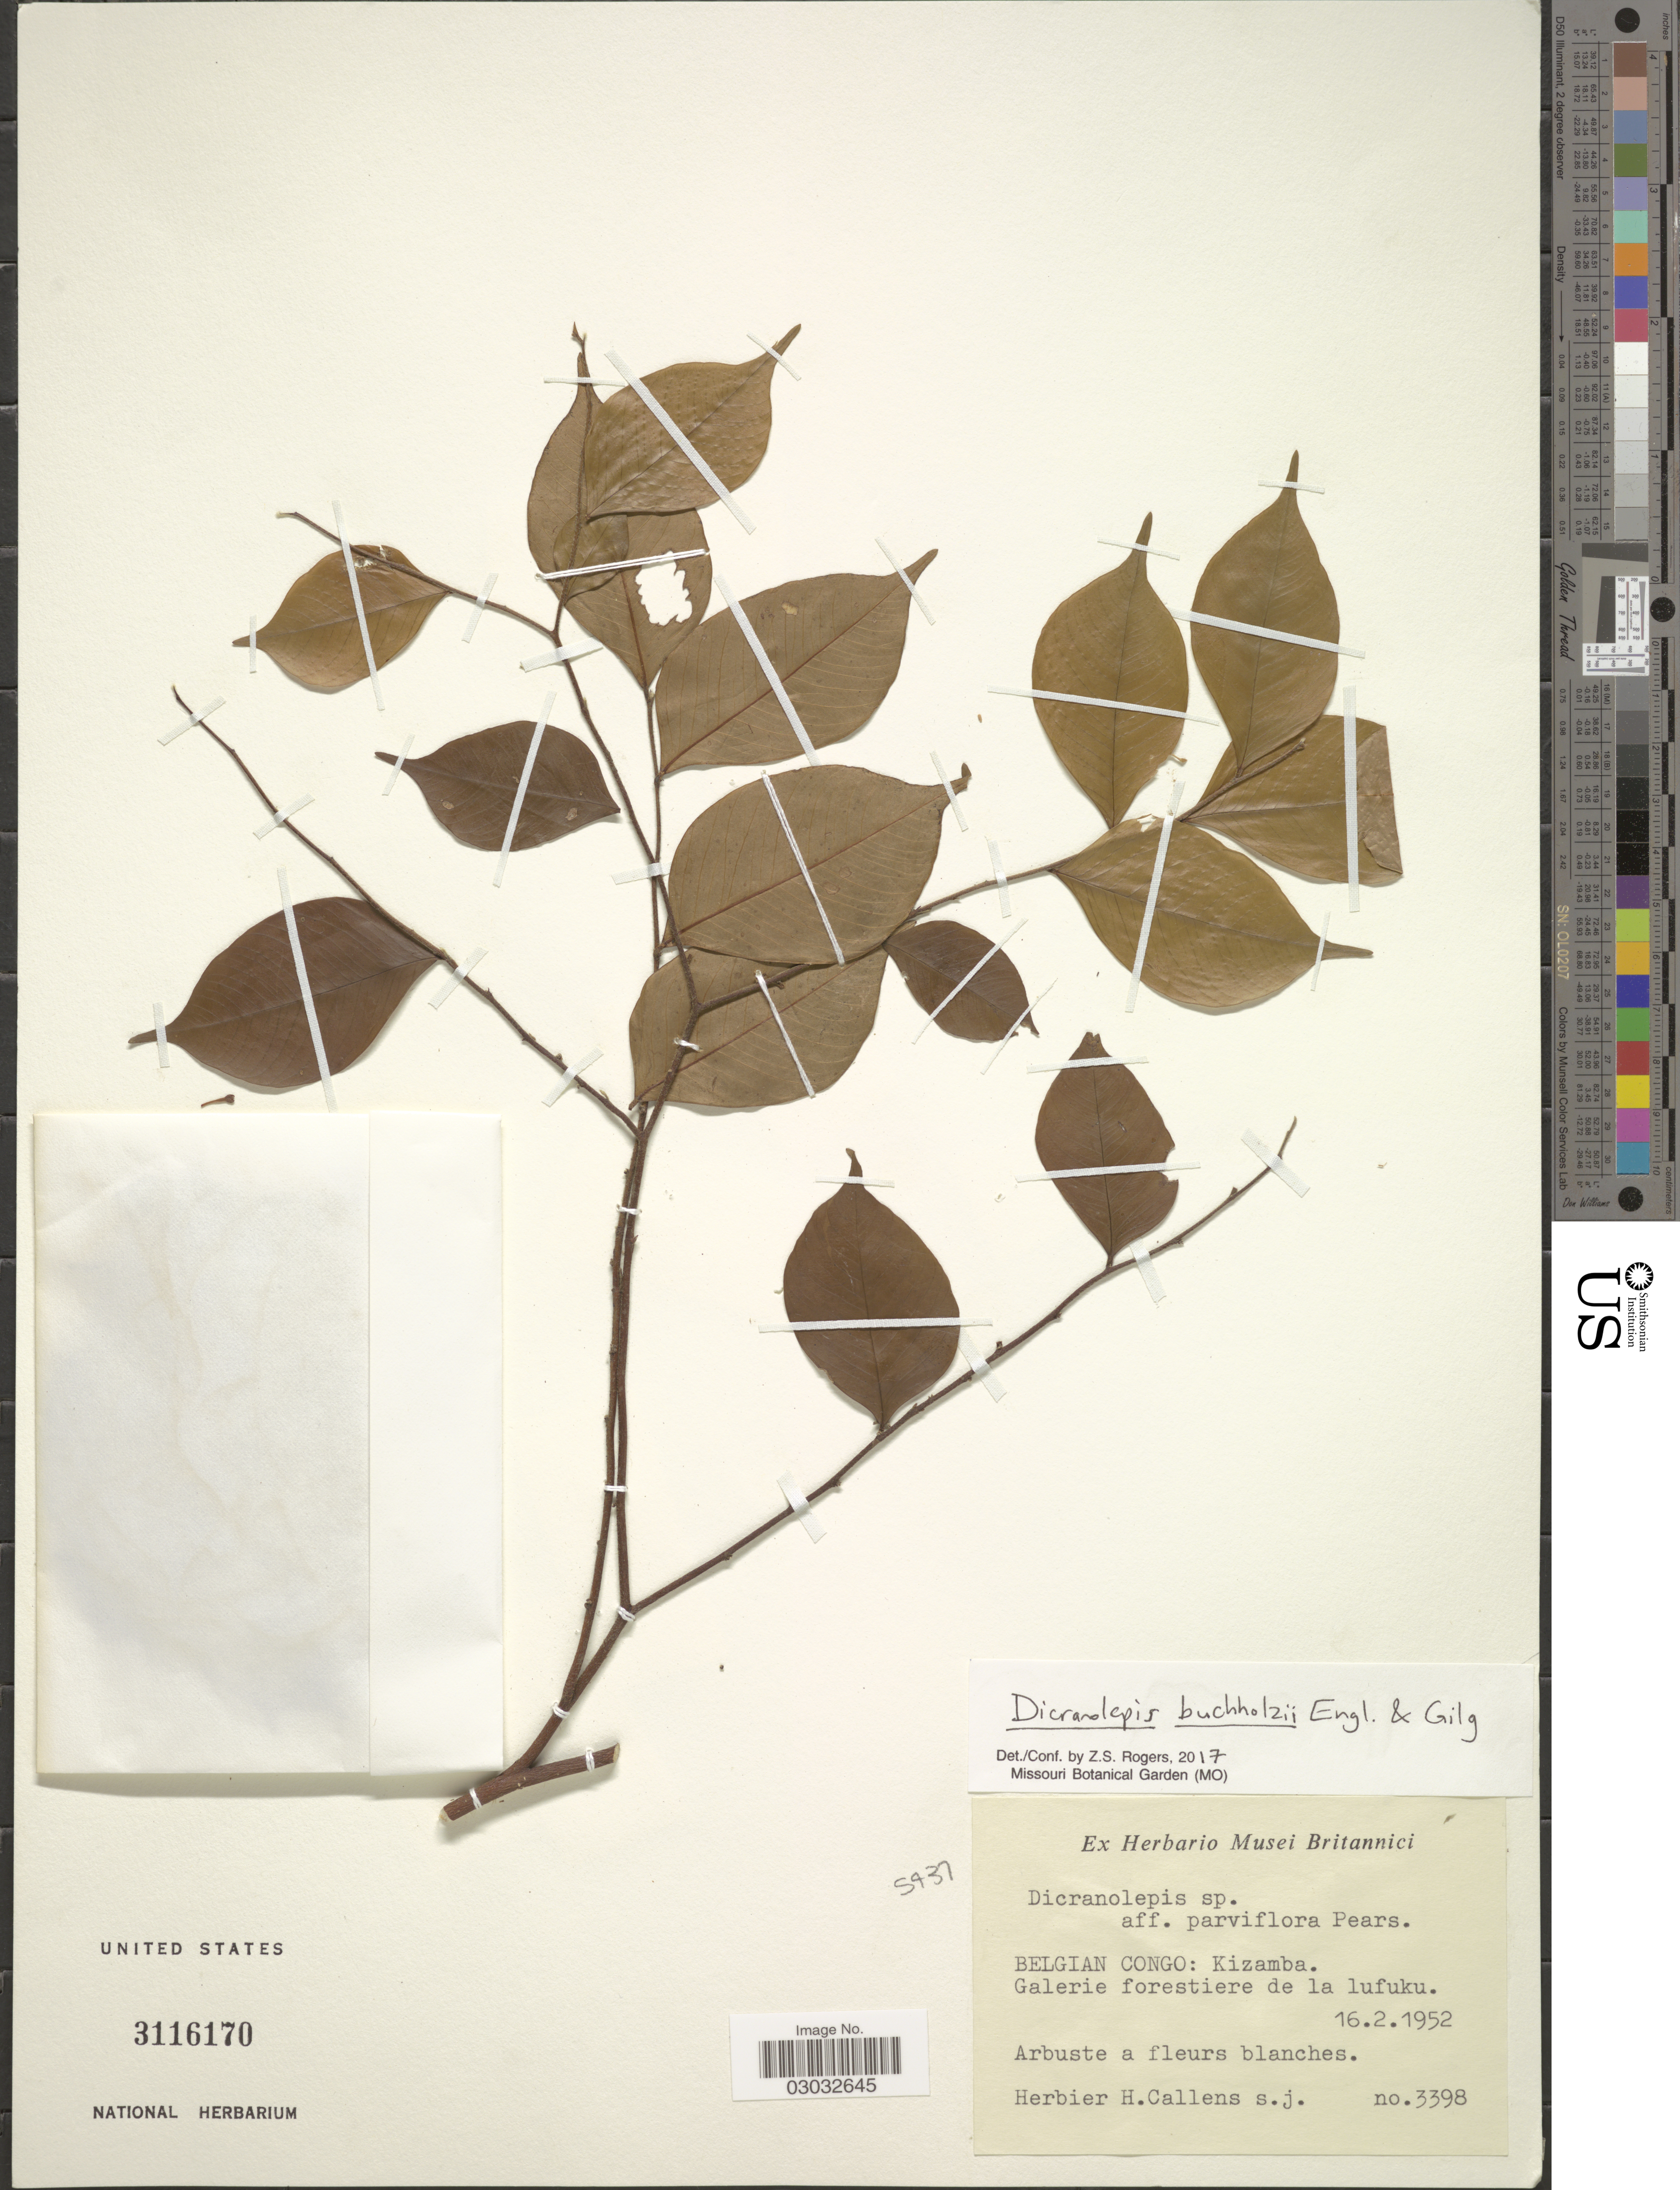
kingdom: Plantae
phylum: Tracheophyta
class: Magnoliopsida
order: Malvales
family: Thymelaeaceae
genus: Dicranolepis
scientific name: Dicranolepis buchholzii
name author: Engl. & Gilg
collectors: H. Callens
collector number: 3398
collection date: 1952-02-16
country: Congo, Democratic Republic of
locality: Belgian Congo: Kizamba.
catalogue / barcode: US 3116170